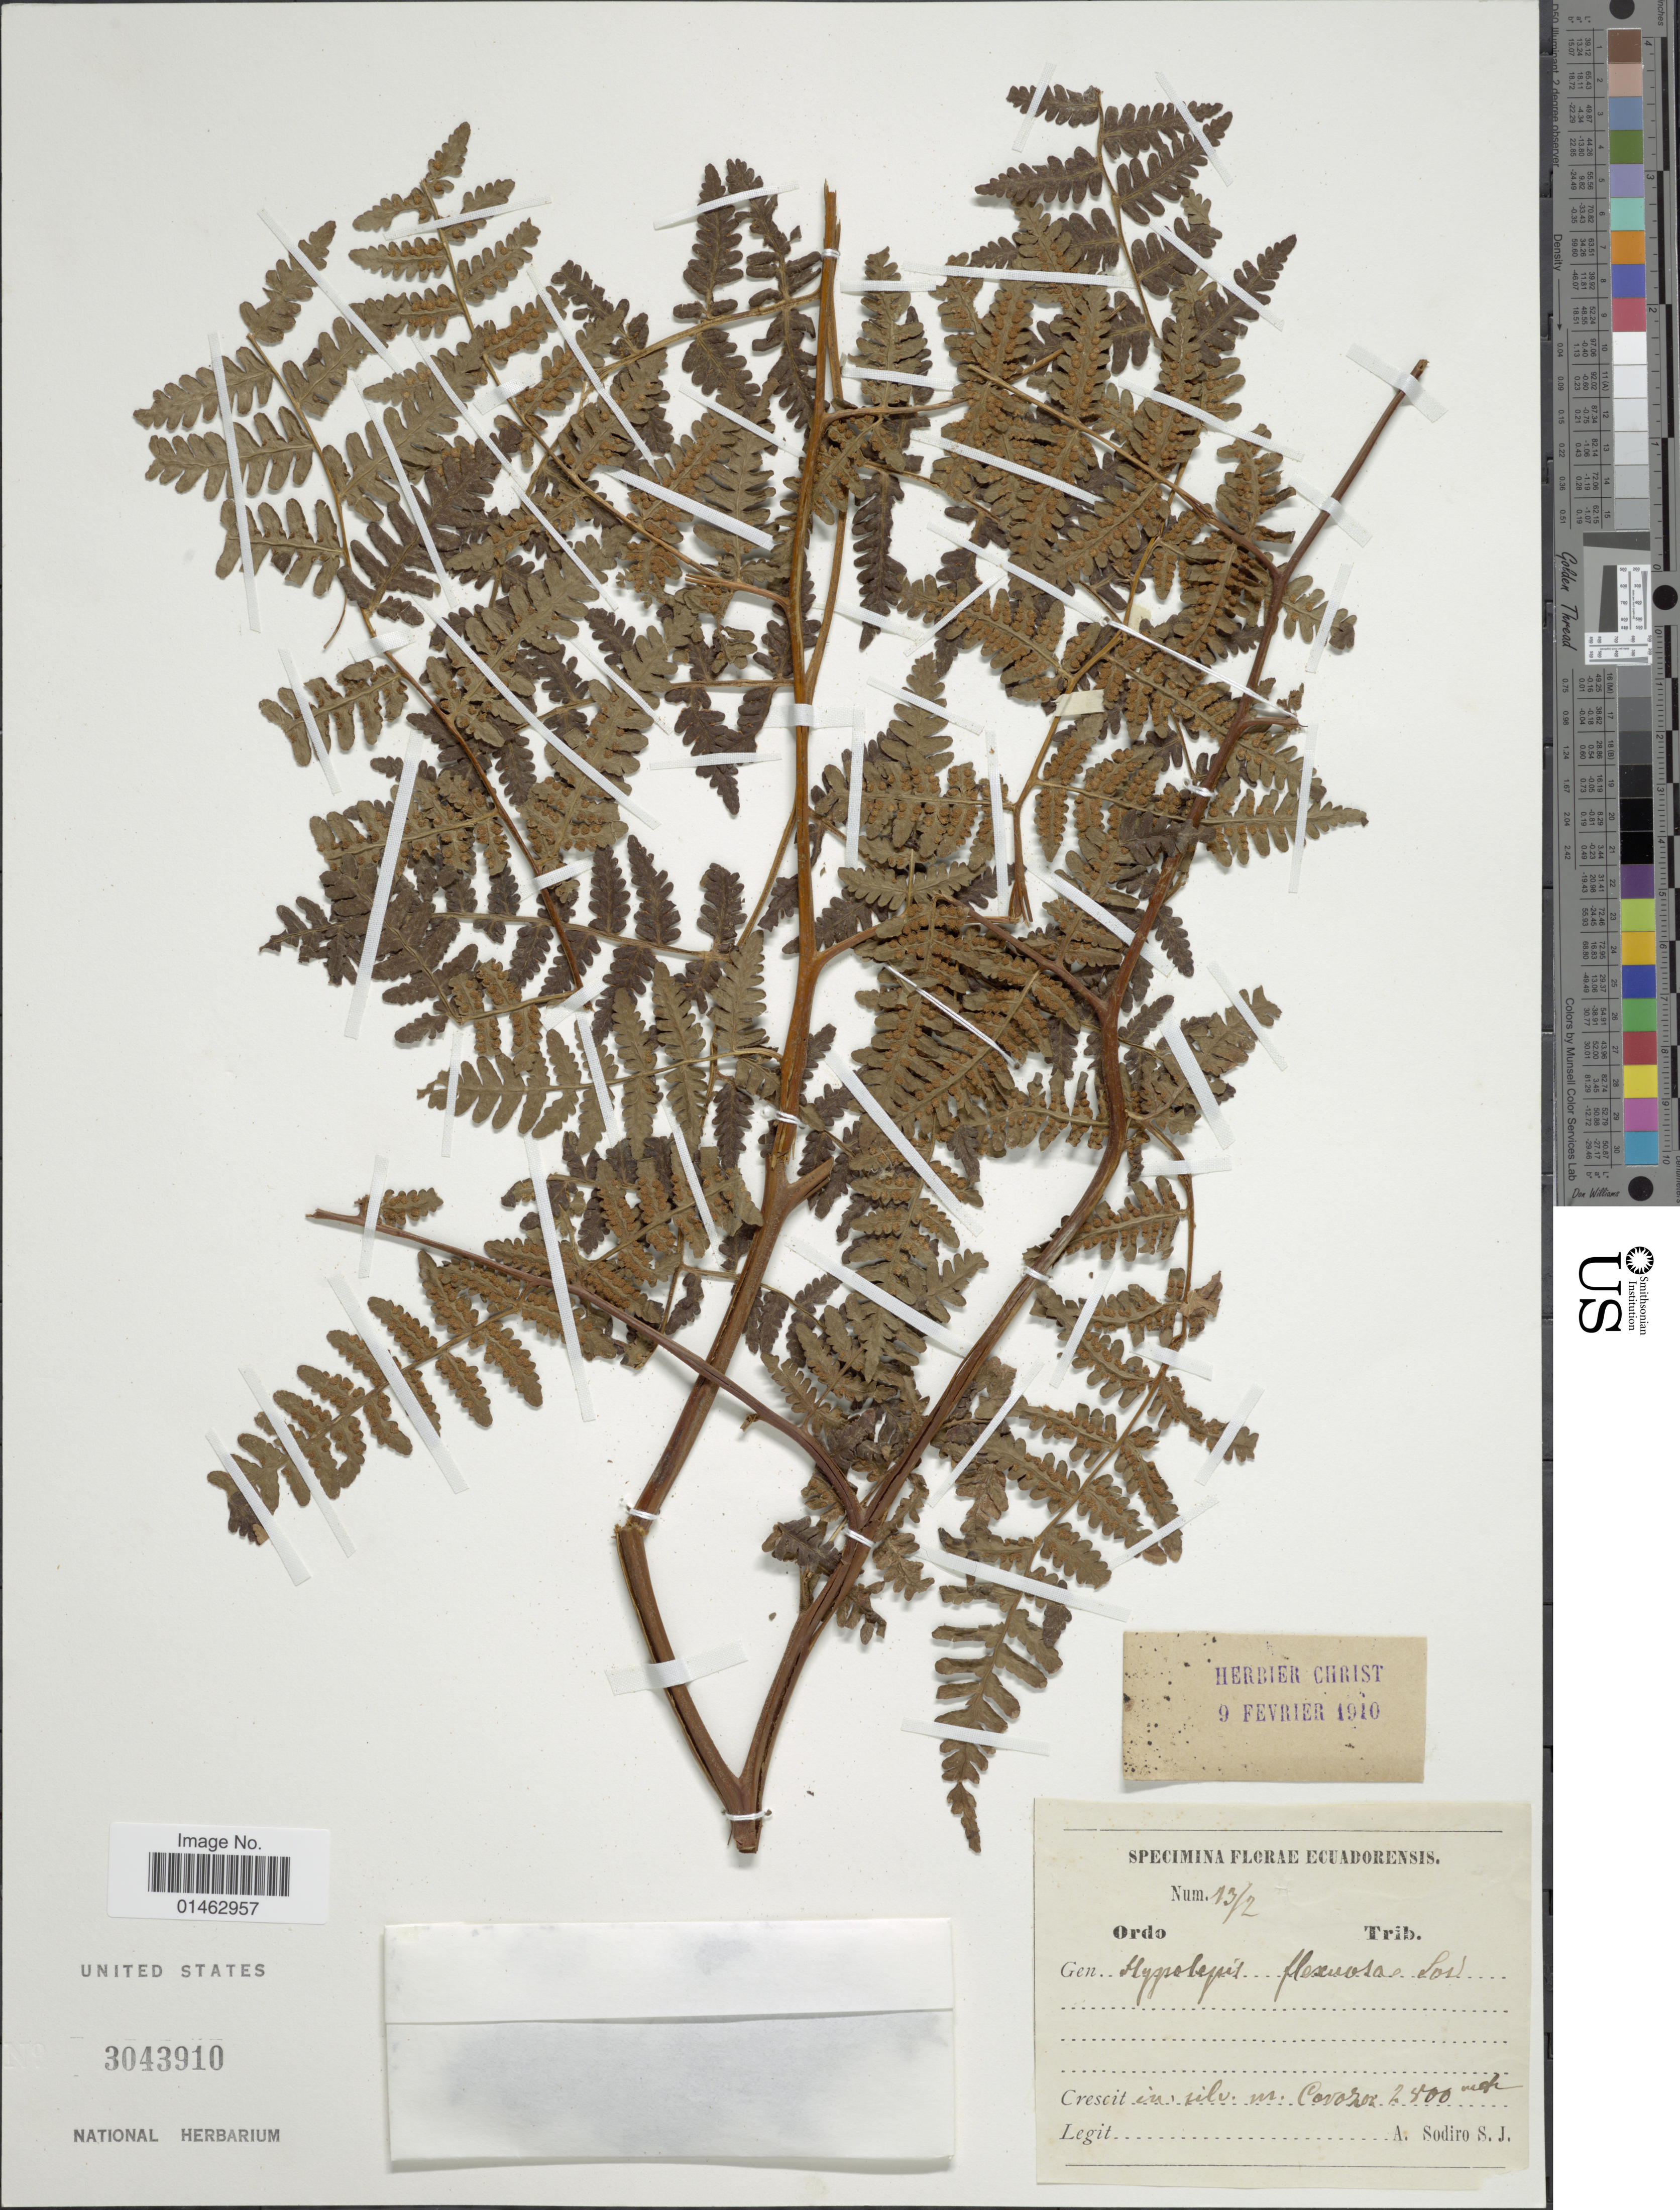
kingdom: Plantae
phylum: Tracheophyta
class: Polypodiopsida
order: Polypodiales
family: Dennstaedtiaceae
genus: Hypolepis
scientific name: Hypolepis bogotensis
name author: H. Karst.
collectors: A. Sodiro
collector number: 13/2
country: Ecuador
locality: Mt. Corazón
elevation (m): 2500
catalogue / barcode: US 3043910